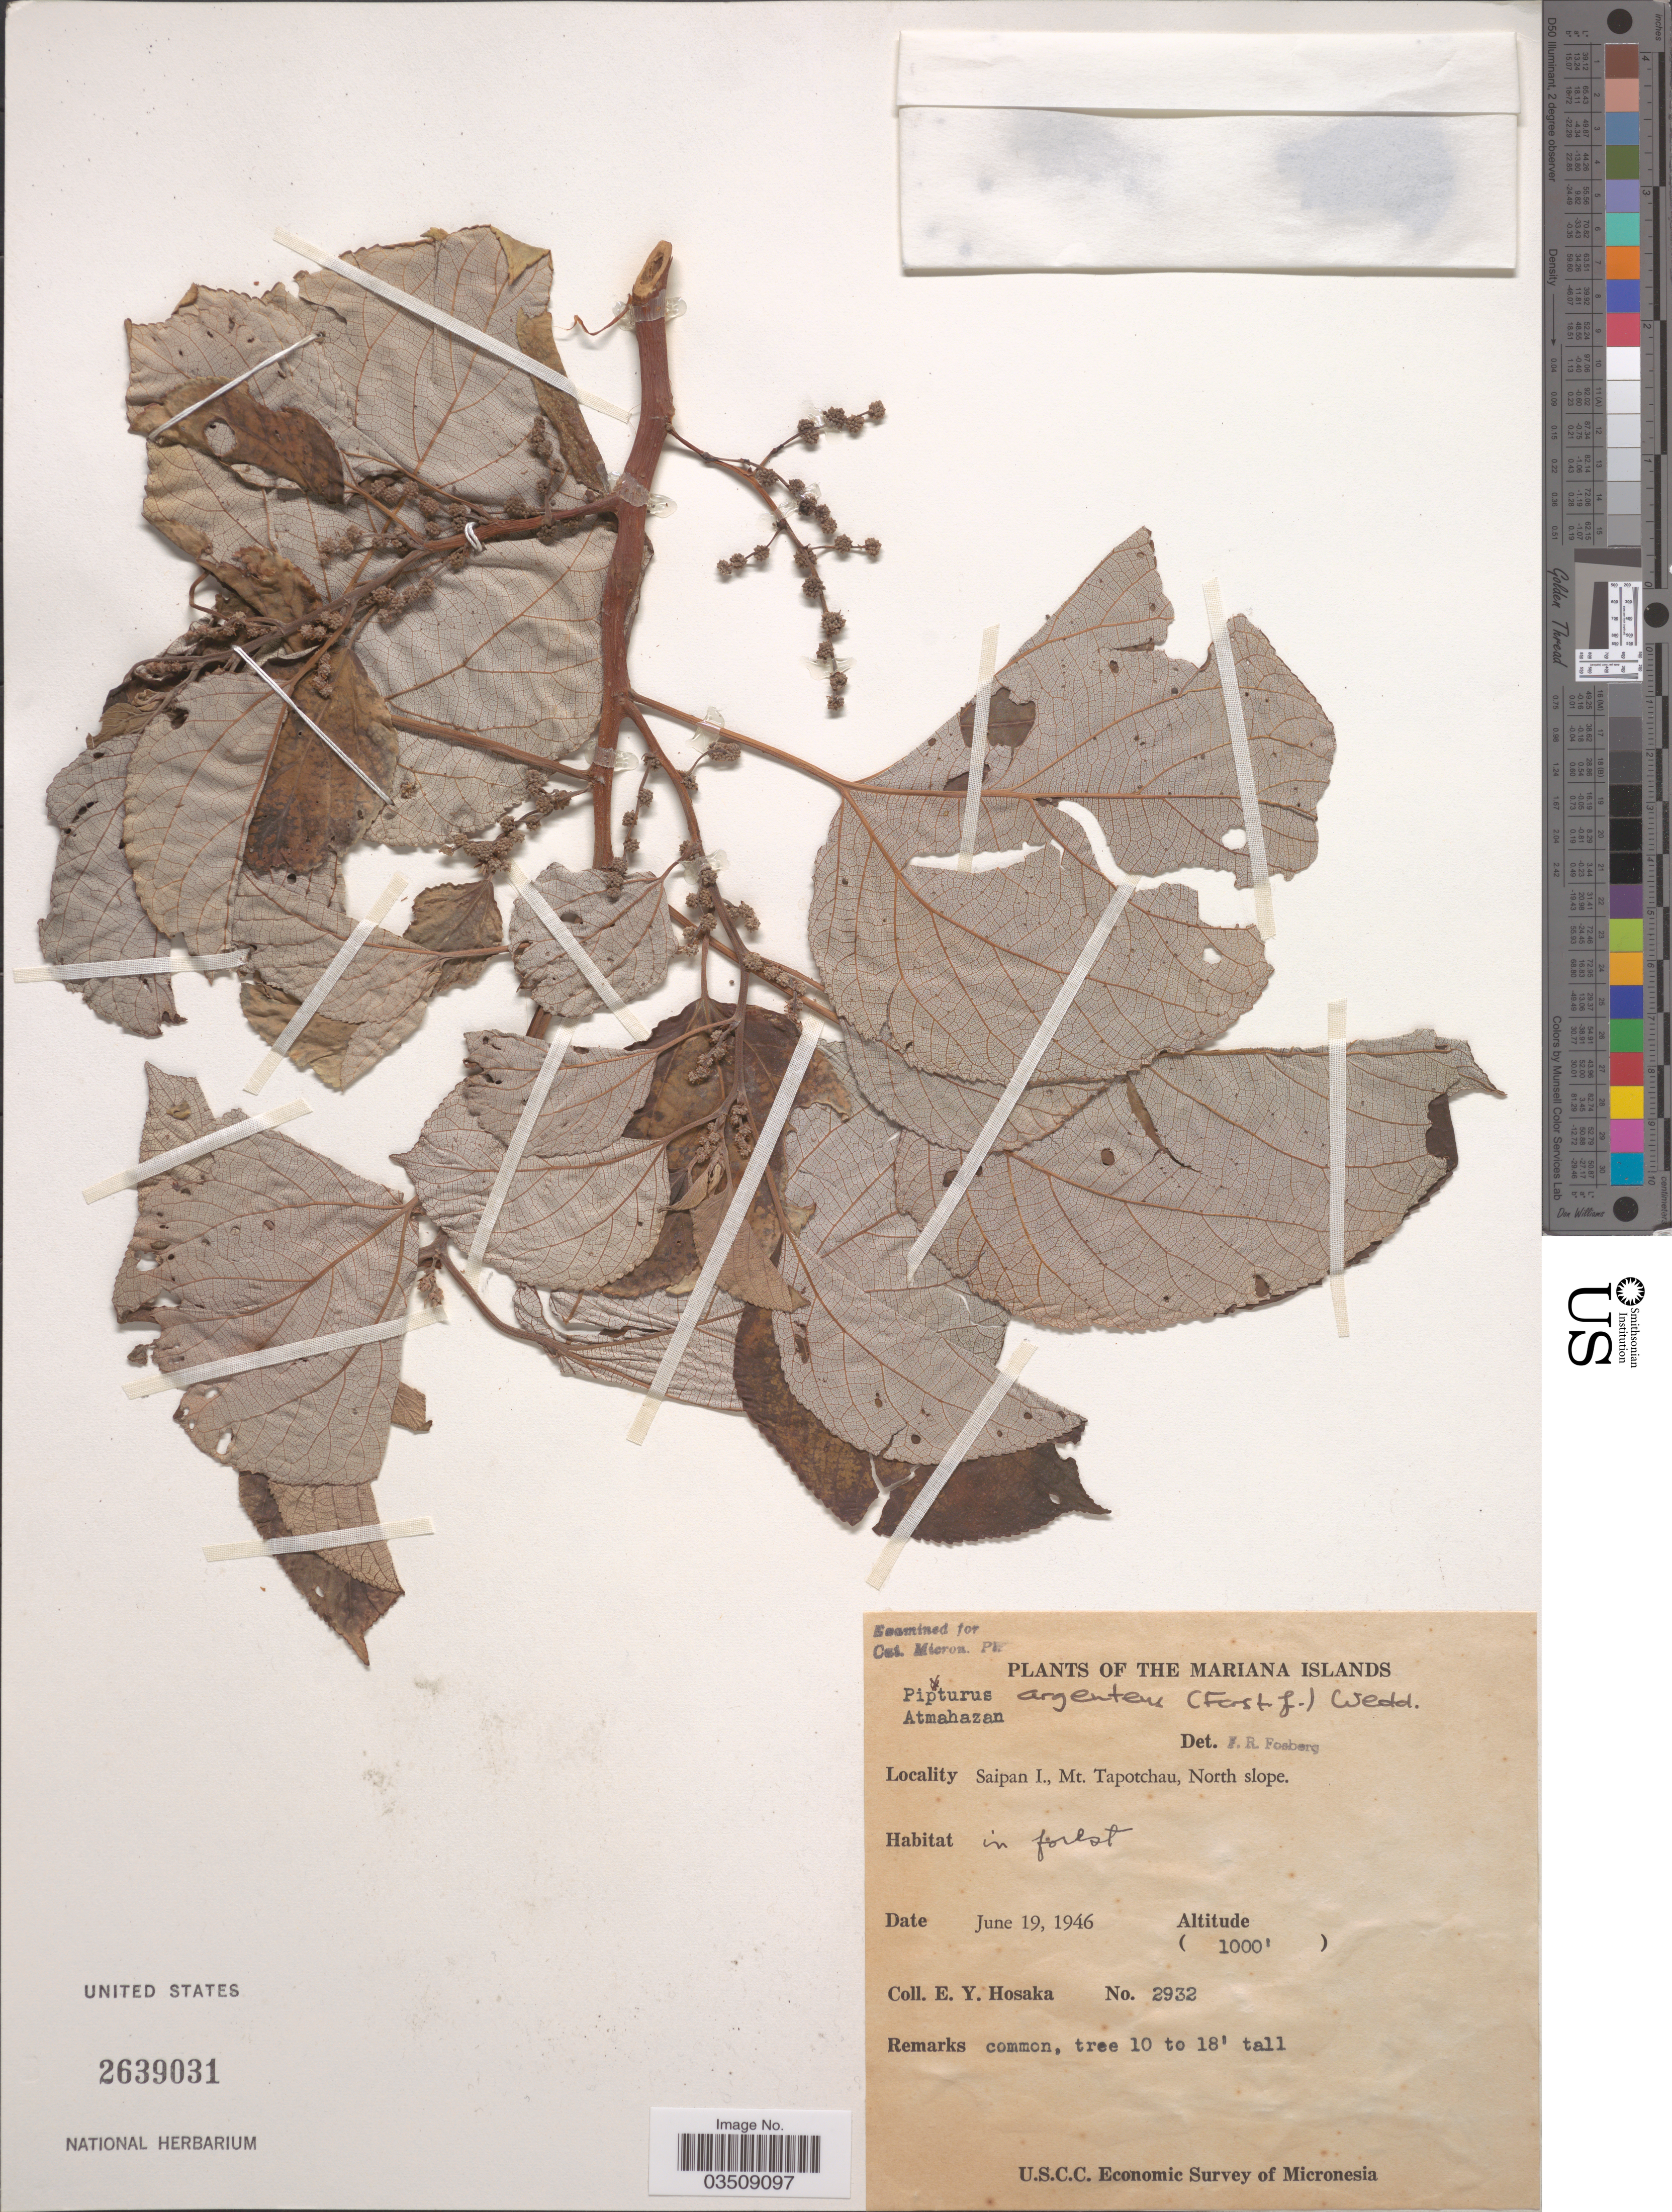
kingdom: Plantae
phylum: Tracheophyta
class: Magnoliopsida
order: Rosales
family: Urticaceae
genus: Pipturus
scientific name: Pipturus argenteus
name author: (G. Forst.) Wedd.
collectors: E. Y. Hosaka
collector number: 2932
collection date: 1946-06-19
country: Northern Mariana Islands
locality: Mariana Islands. Saipan I., Mt. Tapotchau, North slope.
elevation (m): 305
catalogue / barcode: US 2639031